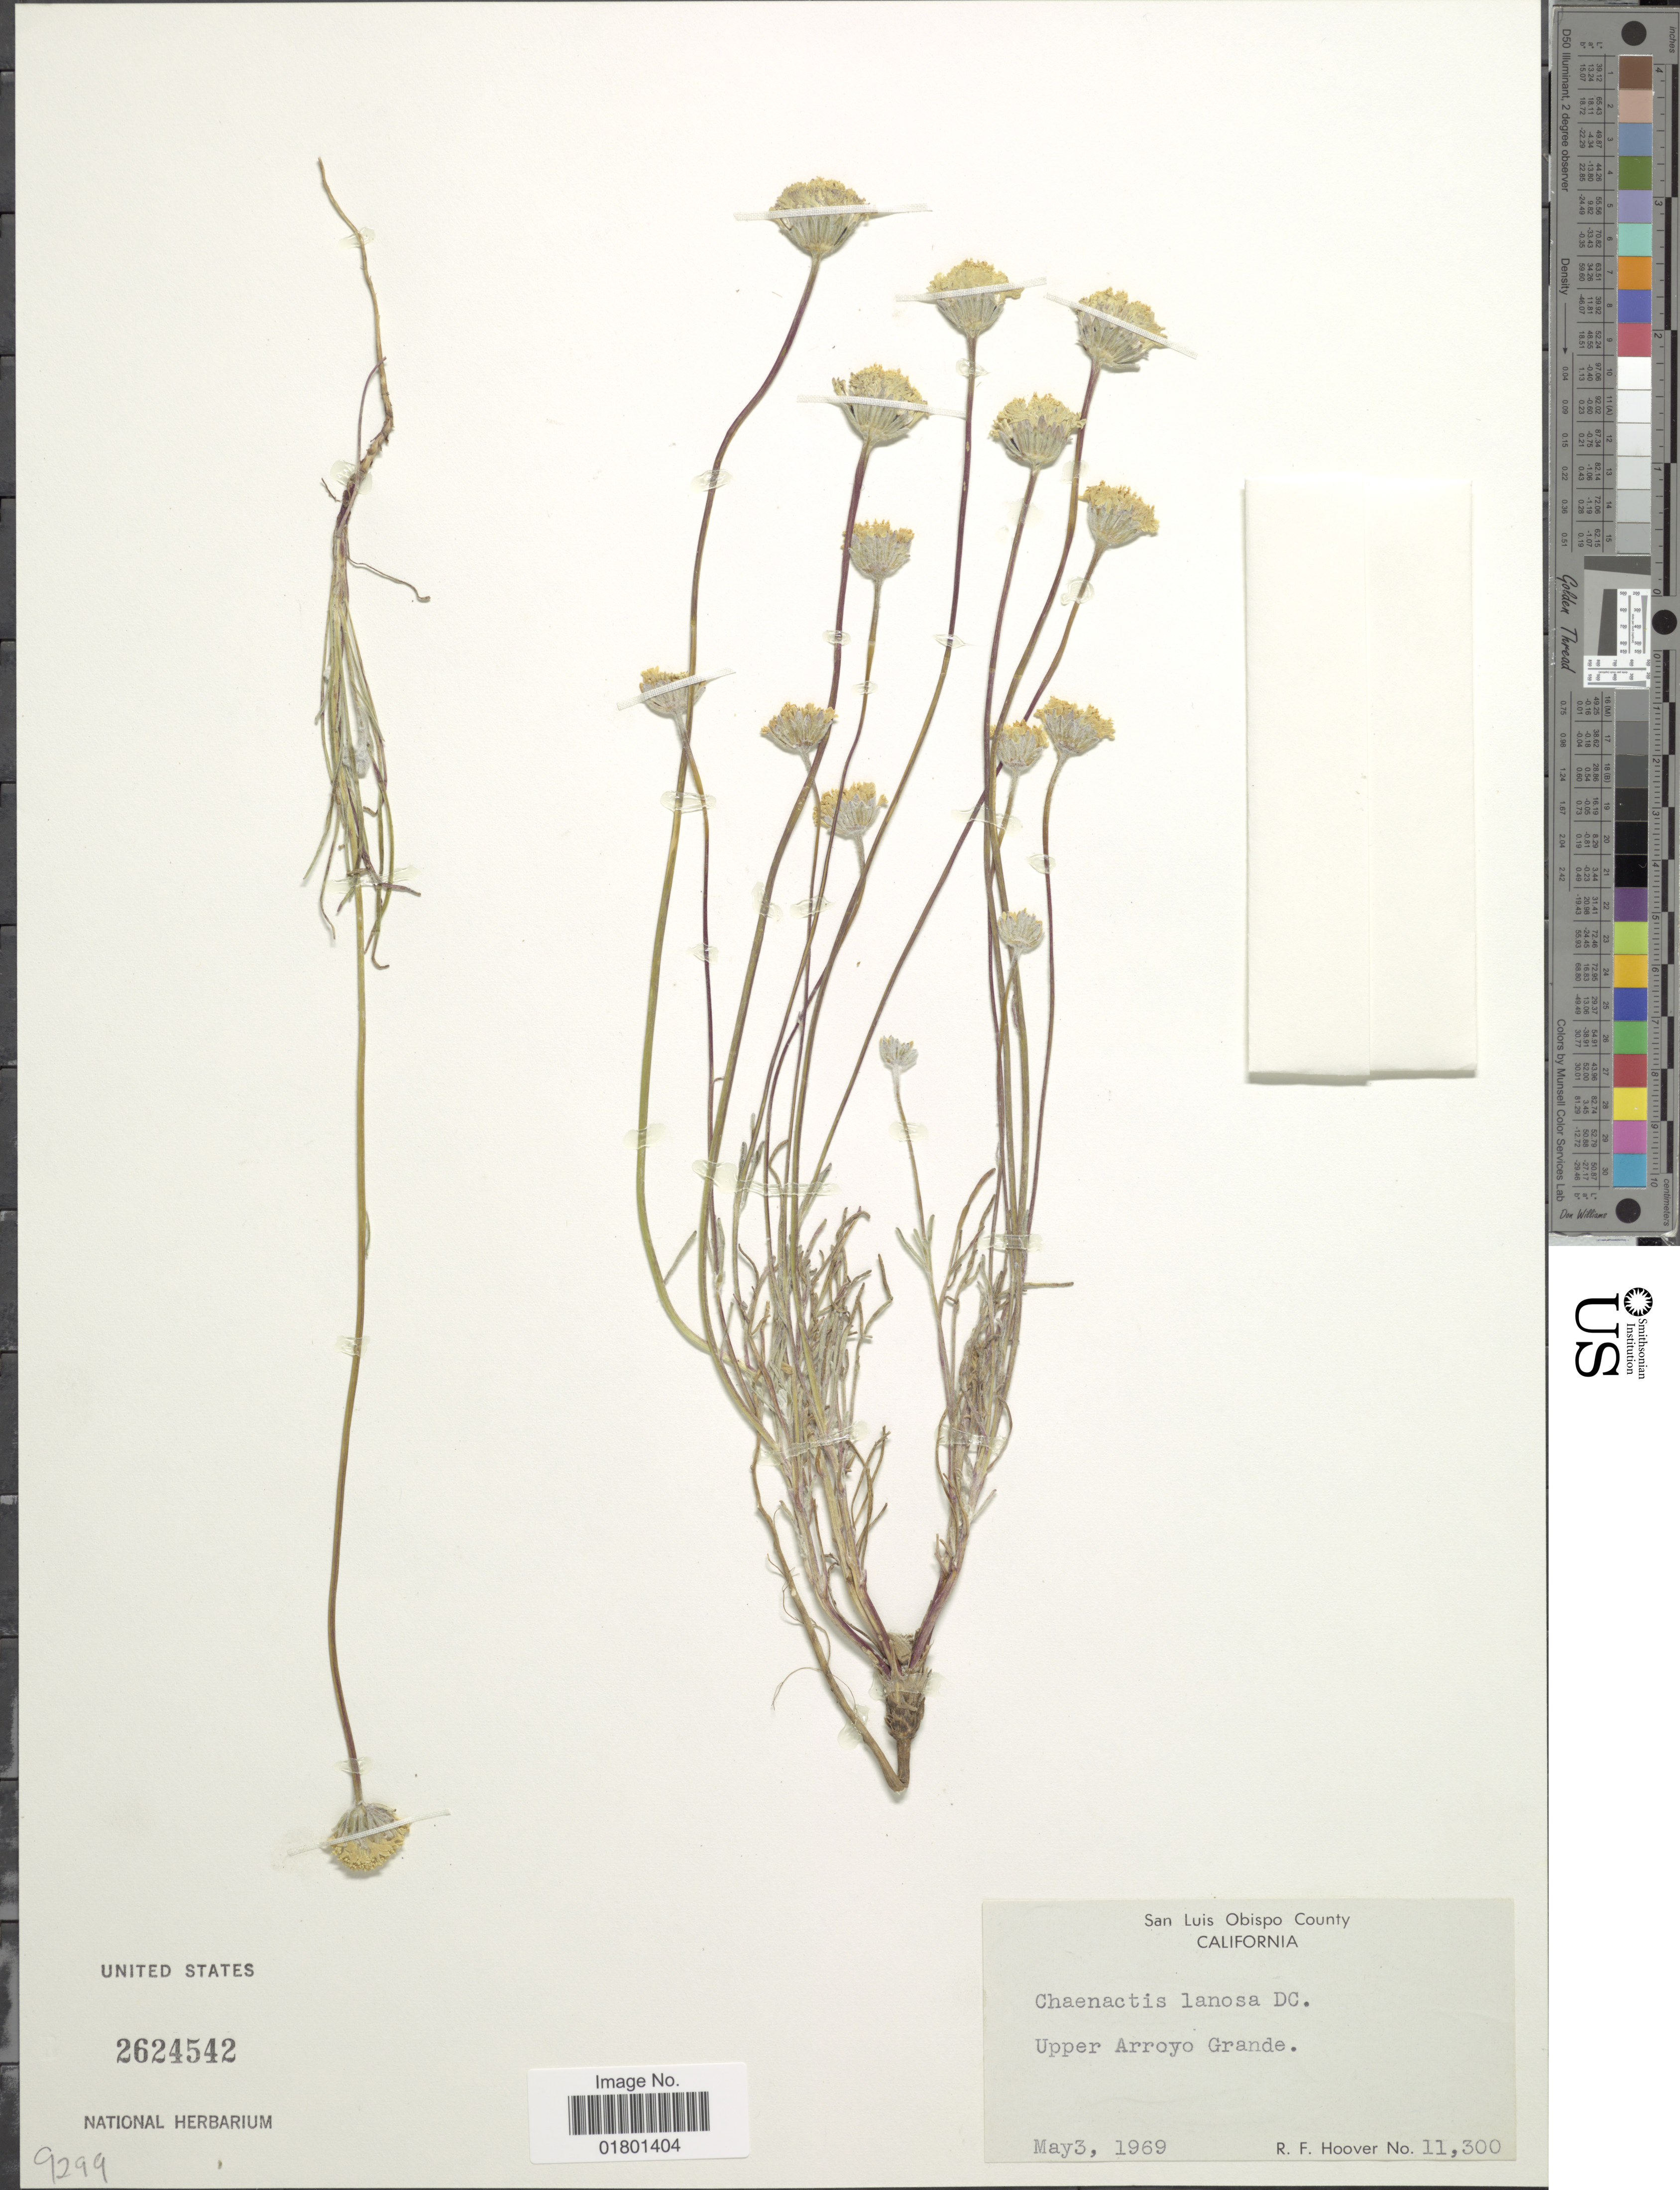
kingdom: Plantae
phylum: Tracheophyta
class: Magnoliopsida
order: Asterales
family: Asteraceae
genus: Chaenactis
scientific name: Chaenactis lanosa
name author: DC.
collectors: R. F. Hoover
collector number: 11300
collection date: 1969-05-03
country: United States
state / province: California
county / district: San Luis Obispo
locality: San Luis Obispo County, Upper Arroyo Grande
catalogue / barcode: US 2624542